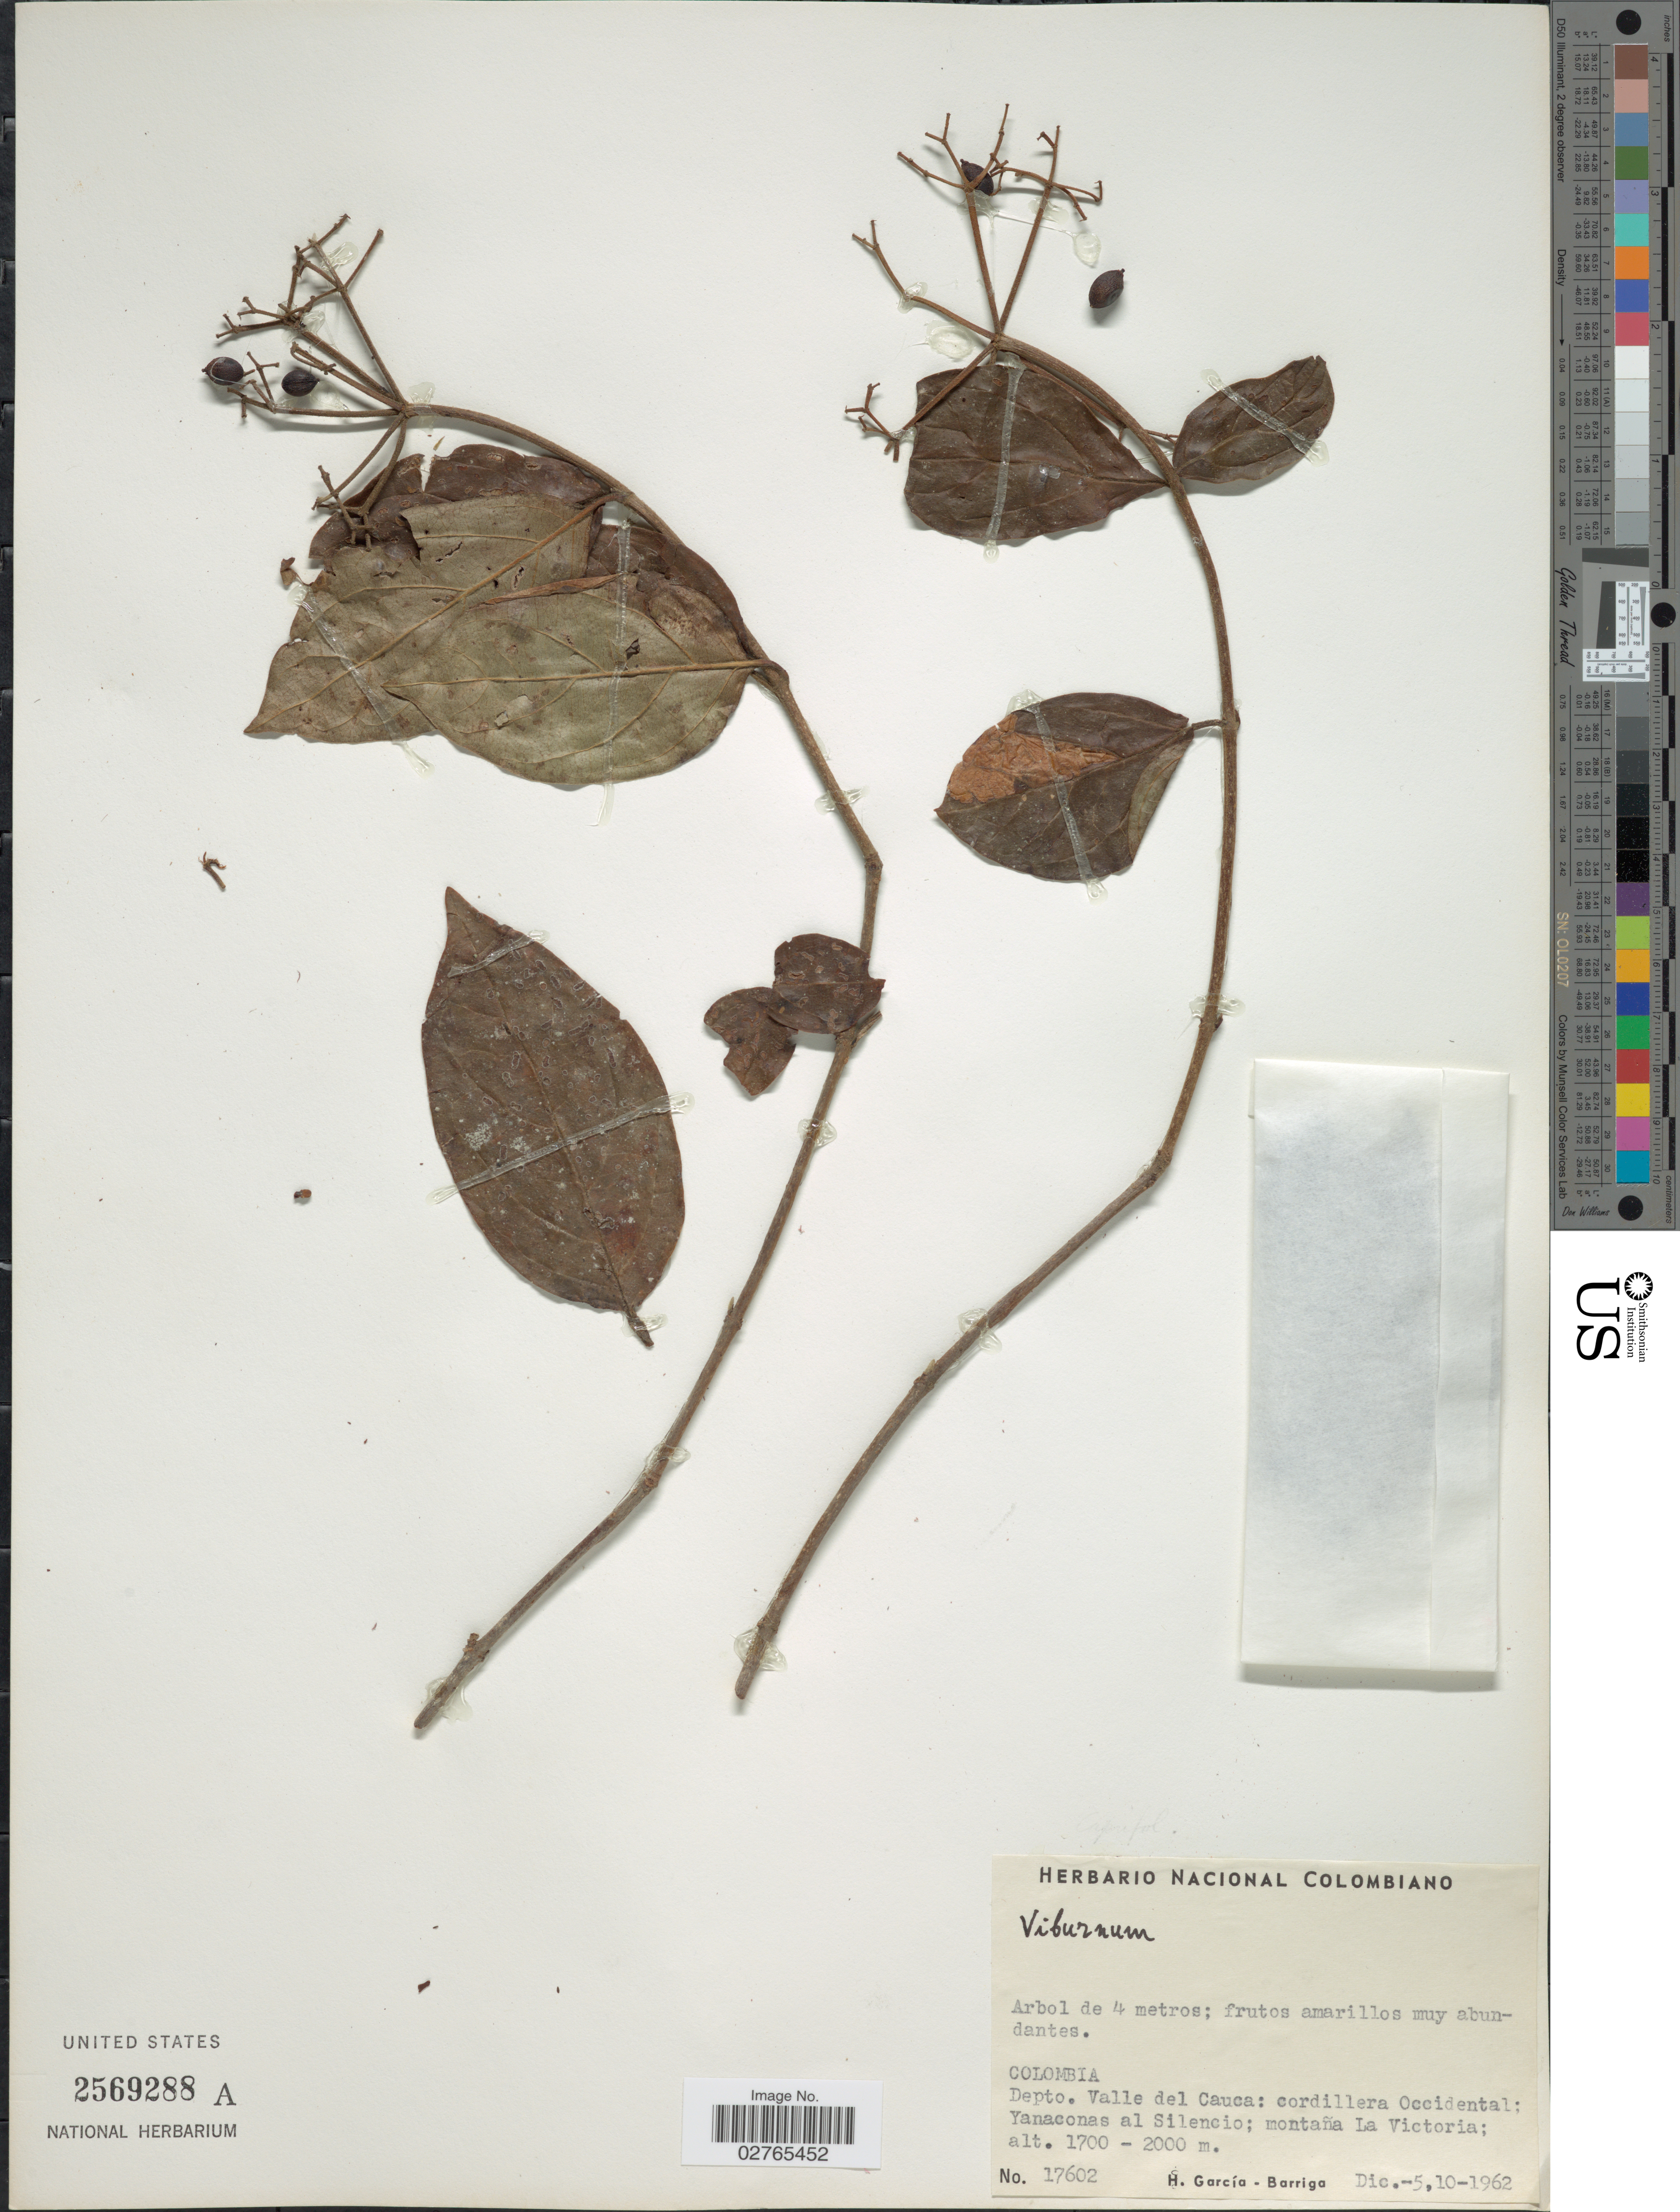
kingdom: Plantae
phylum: Tracheophyta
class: Magnoliopsida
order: Dipsacales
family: Viburnaceae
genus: Viburnum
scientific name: Viburnum sp.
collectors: H. García Barriga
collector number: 17602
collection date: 1962-12-05/1962-12-10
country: Colombia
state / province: Valle del Cauca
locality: Depto. Valle del Cauca: cordillera Occidental: Yanaconas al Silencio; montaña La Victoria.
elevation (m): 1700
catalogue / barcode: US 2569288A